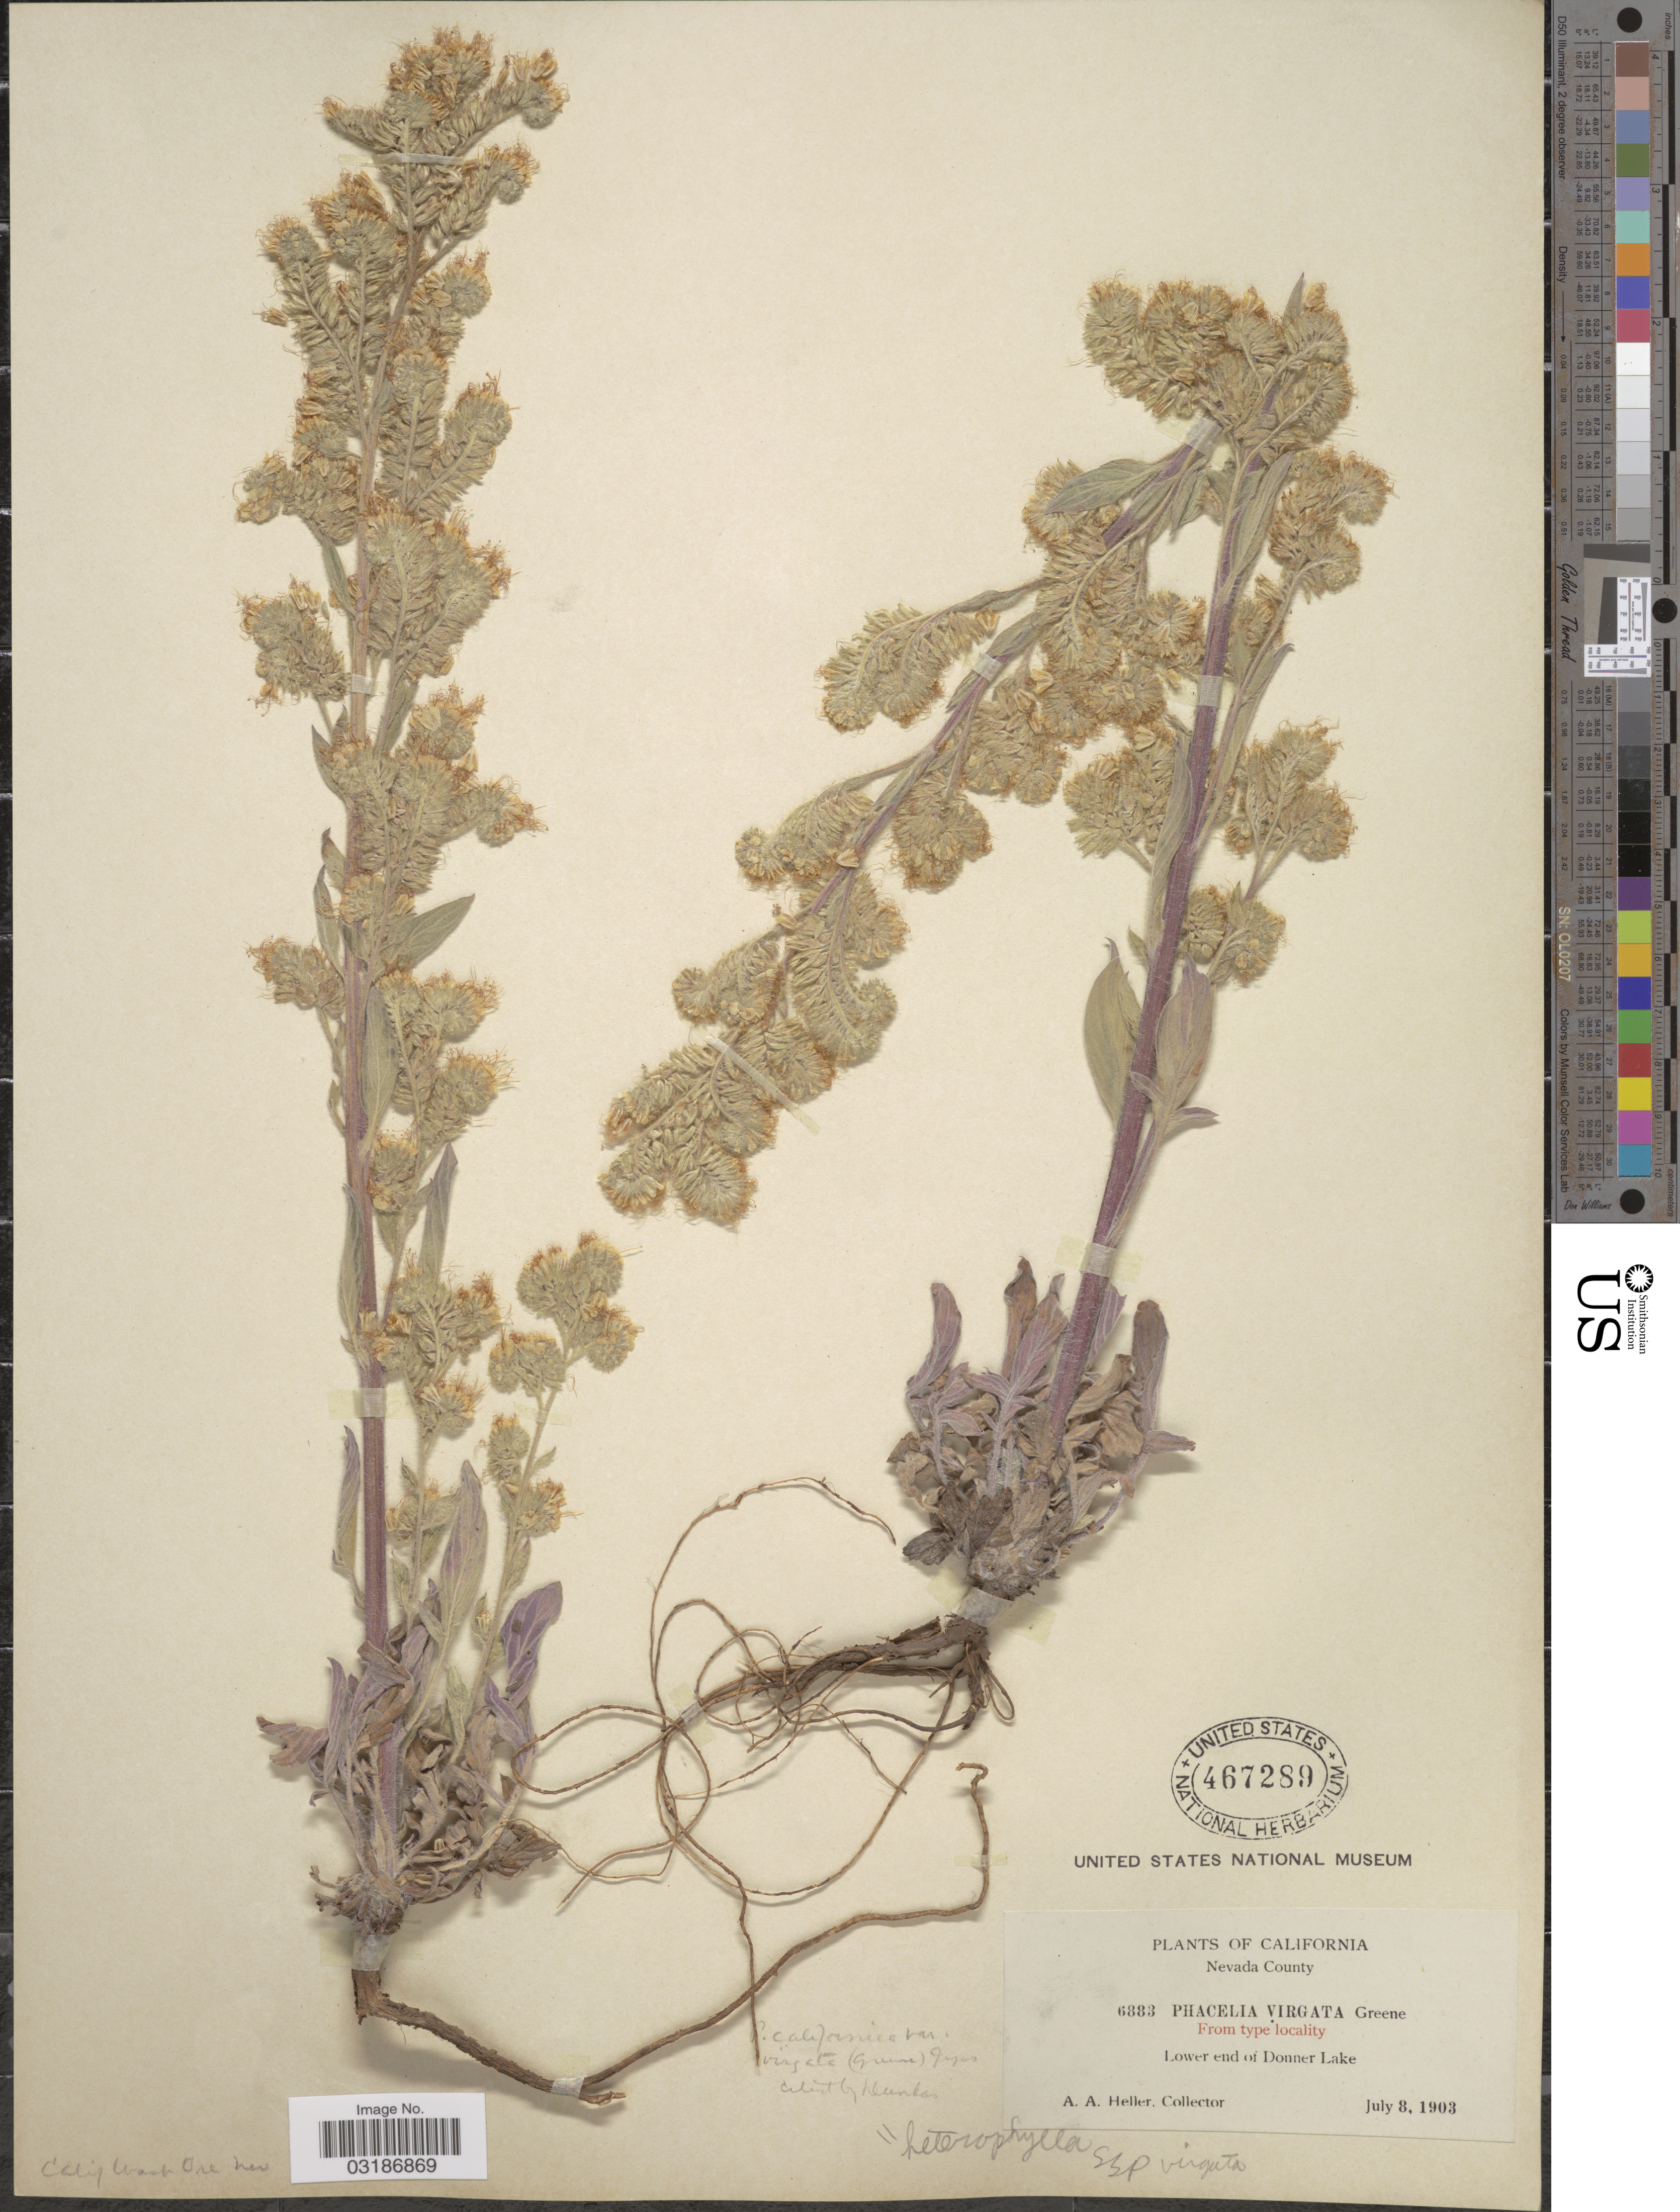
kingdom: Plantae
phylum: Tracheophyta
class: Magnoliopsida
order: Boraginales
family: Hydrophyllaceae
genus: Phacelia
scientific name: Phacelia heterophylla subsp. virgata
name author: (Greene) Heckard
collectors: A. A. Heller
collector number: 6883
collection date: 1903-07-08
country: United States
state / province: California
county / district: Nevada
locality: Nevada County. Lower end of Donner Lake.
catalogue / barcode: US 467289